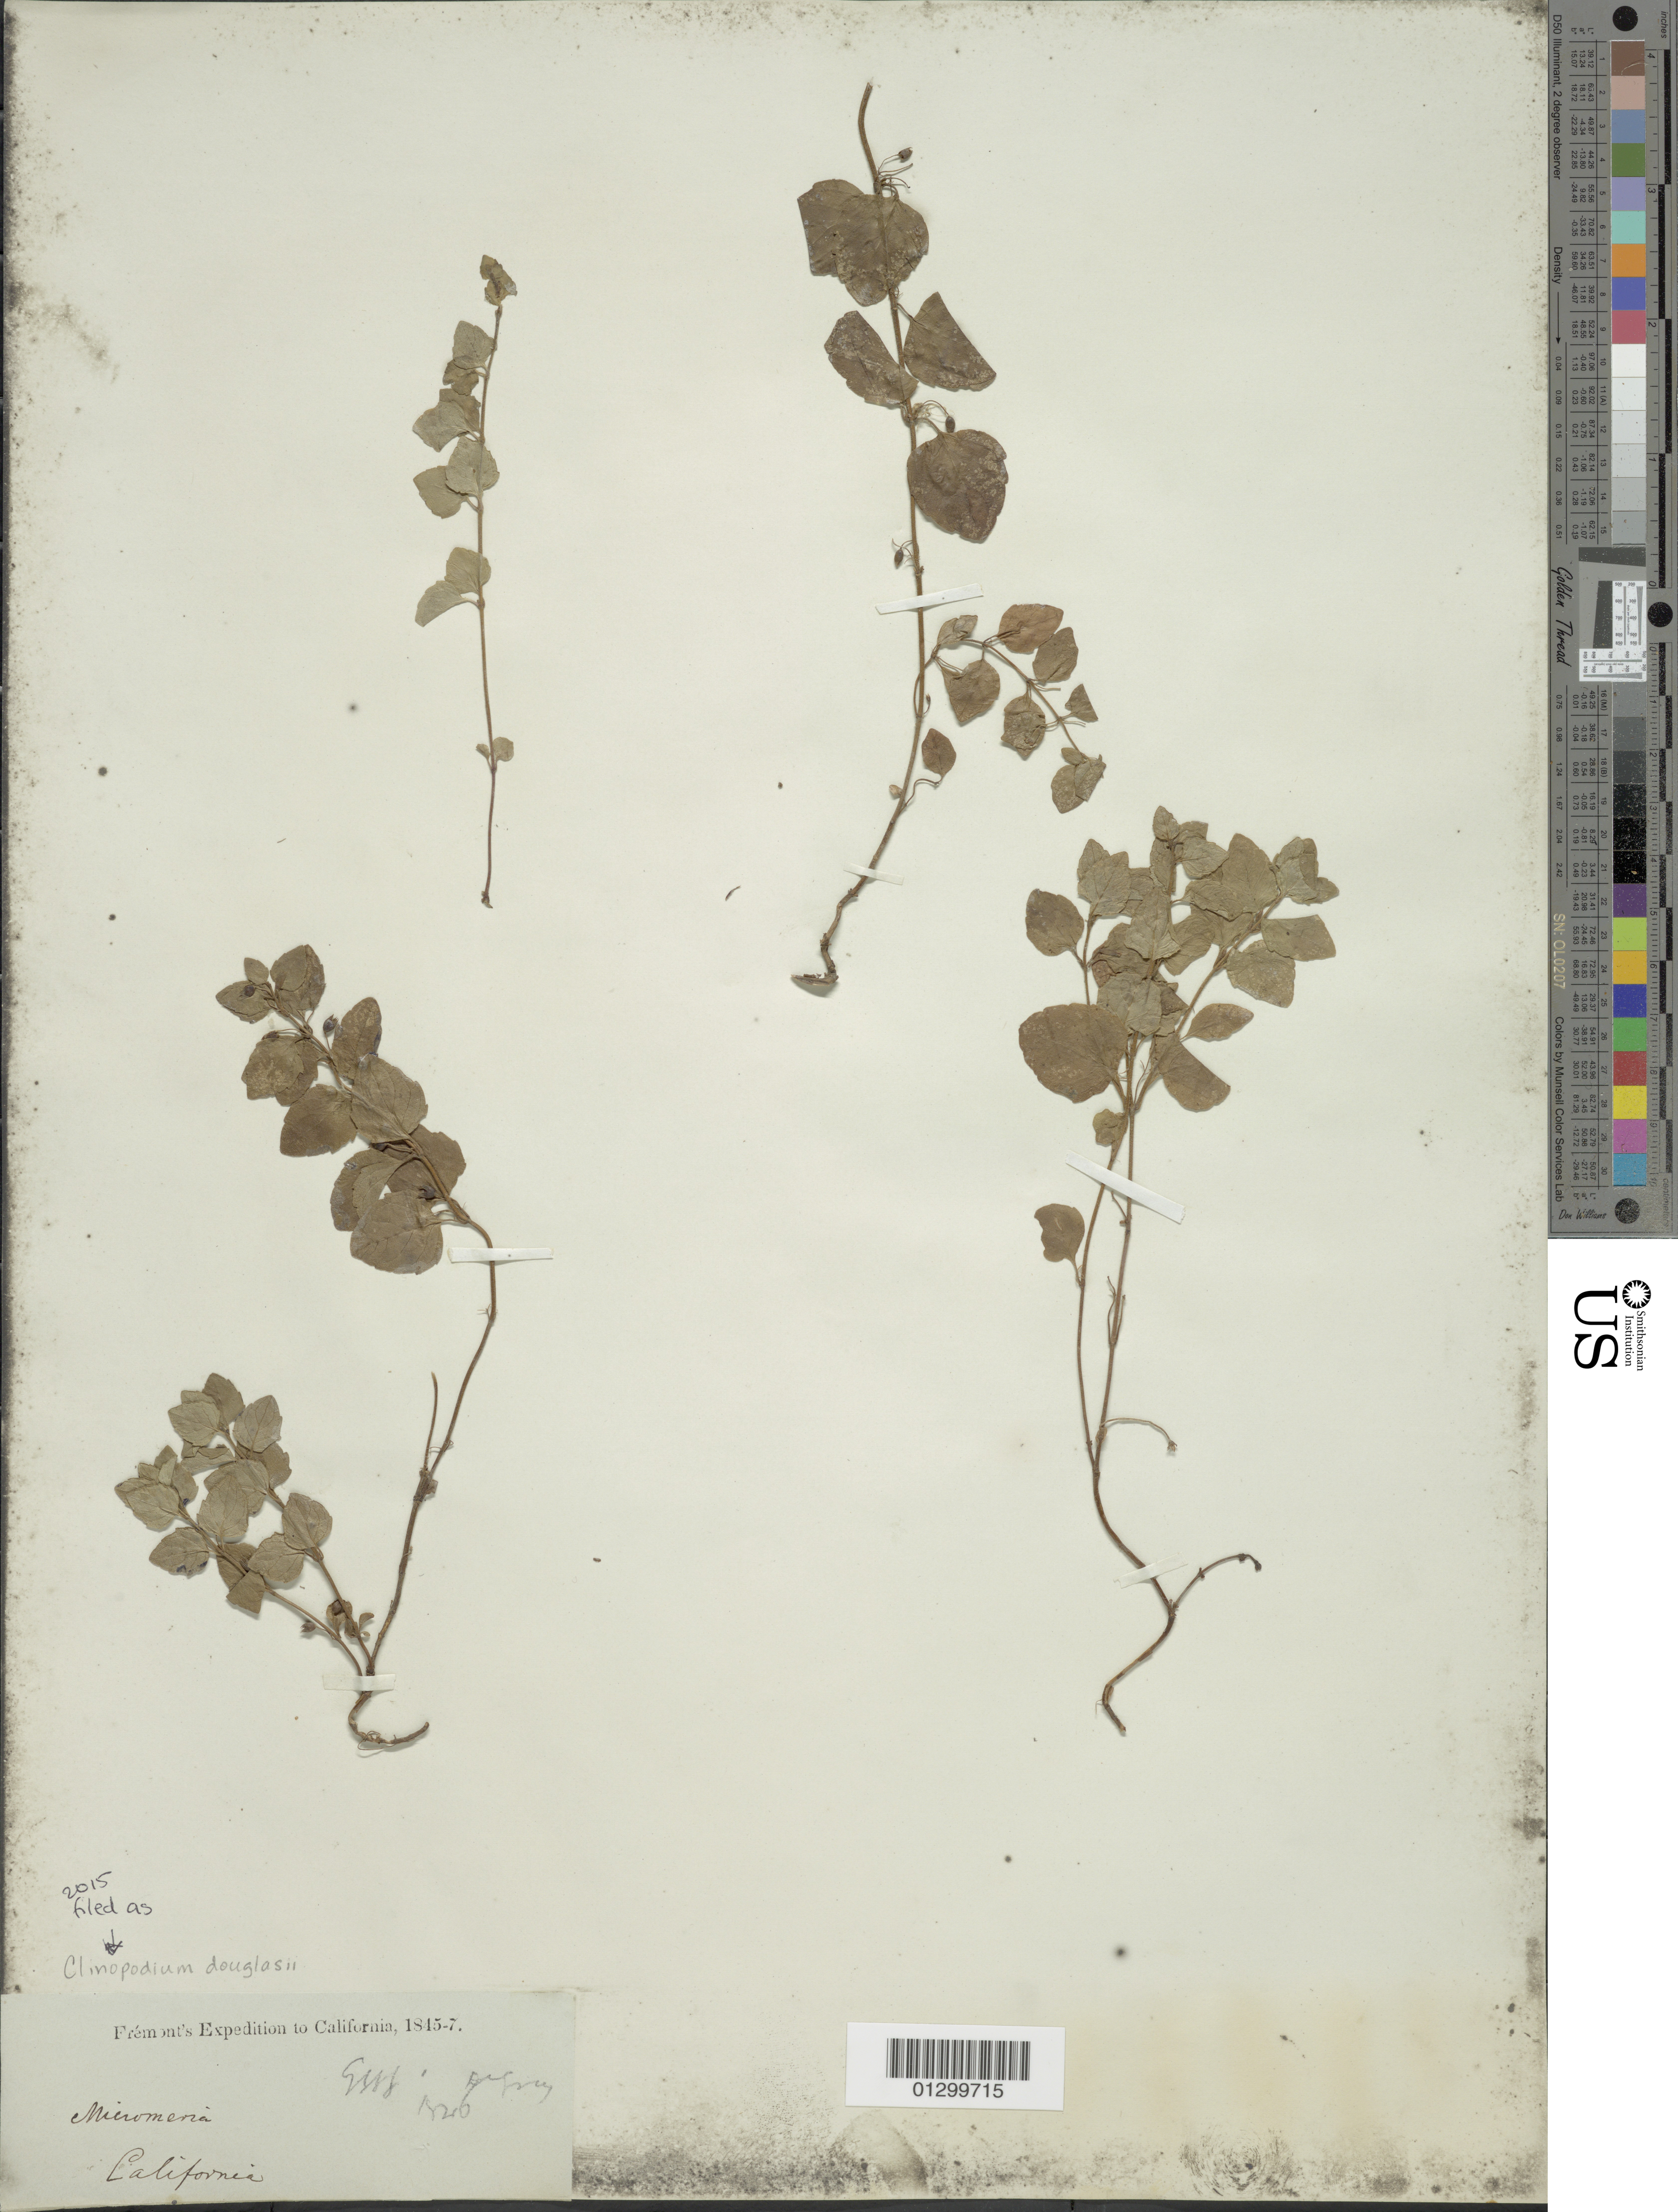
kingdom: Plantae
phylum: Tracheophyta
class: Magnoliopsida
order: Lamiales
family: Lamiaceae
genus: Clinopodium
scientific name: Clinopodium douglasii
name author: (Benth.) Kuntze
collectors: J. C. Frémont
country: United States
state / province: California